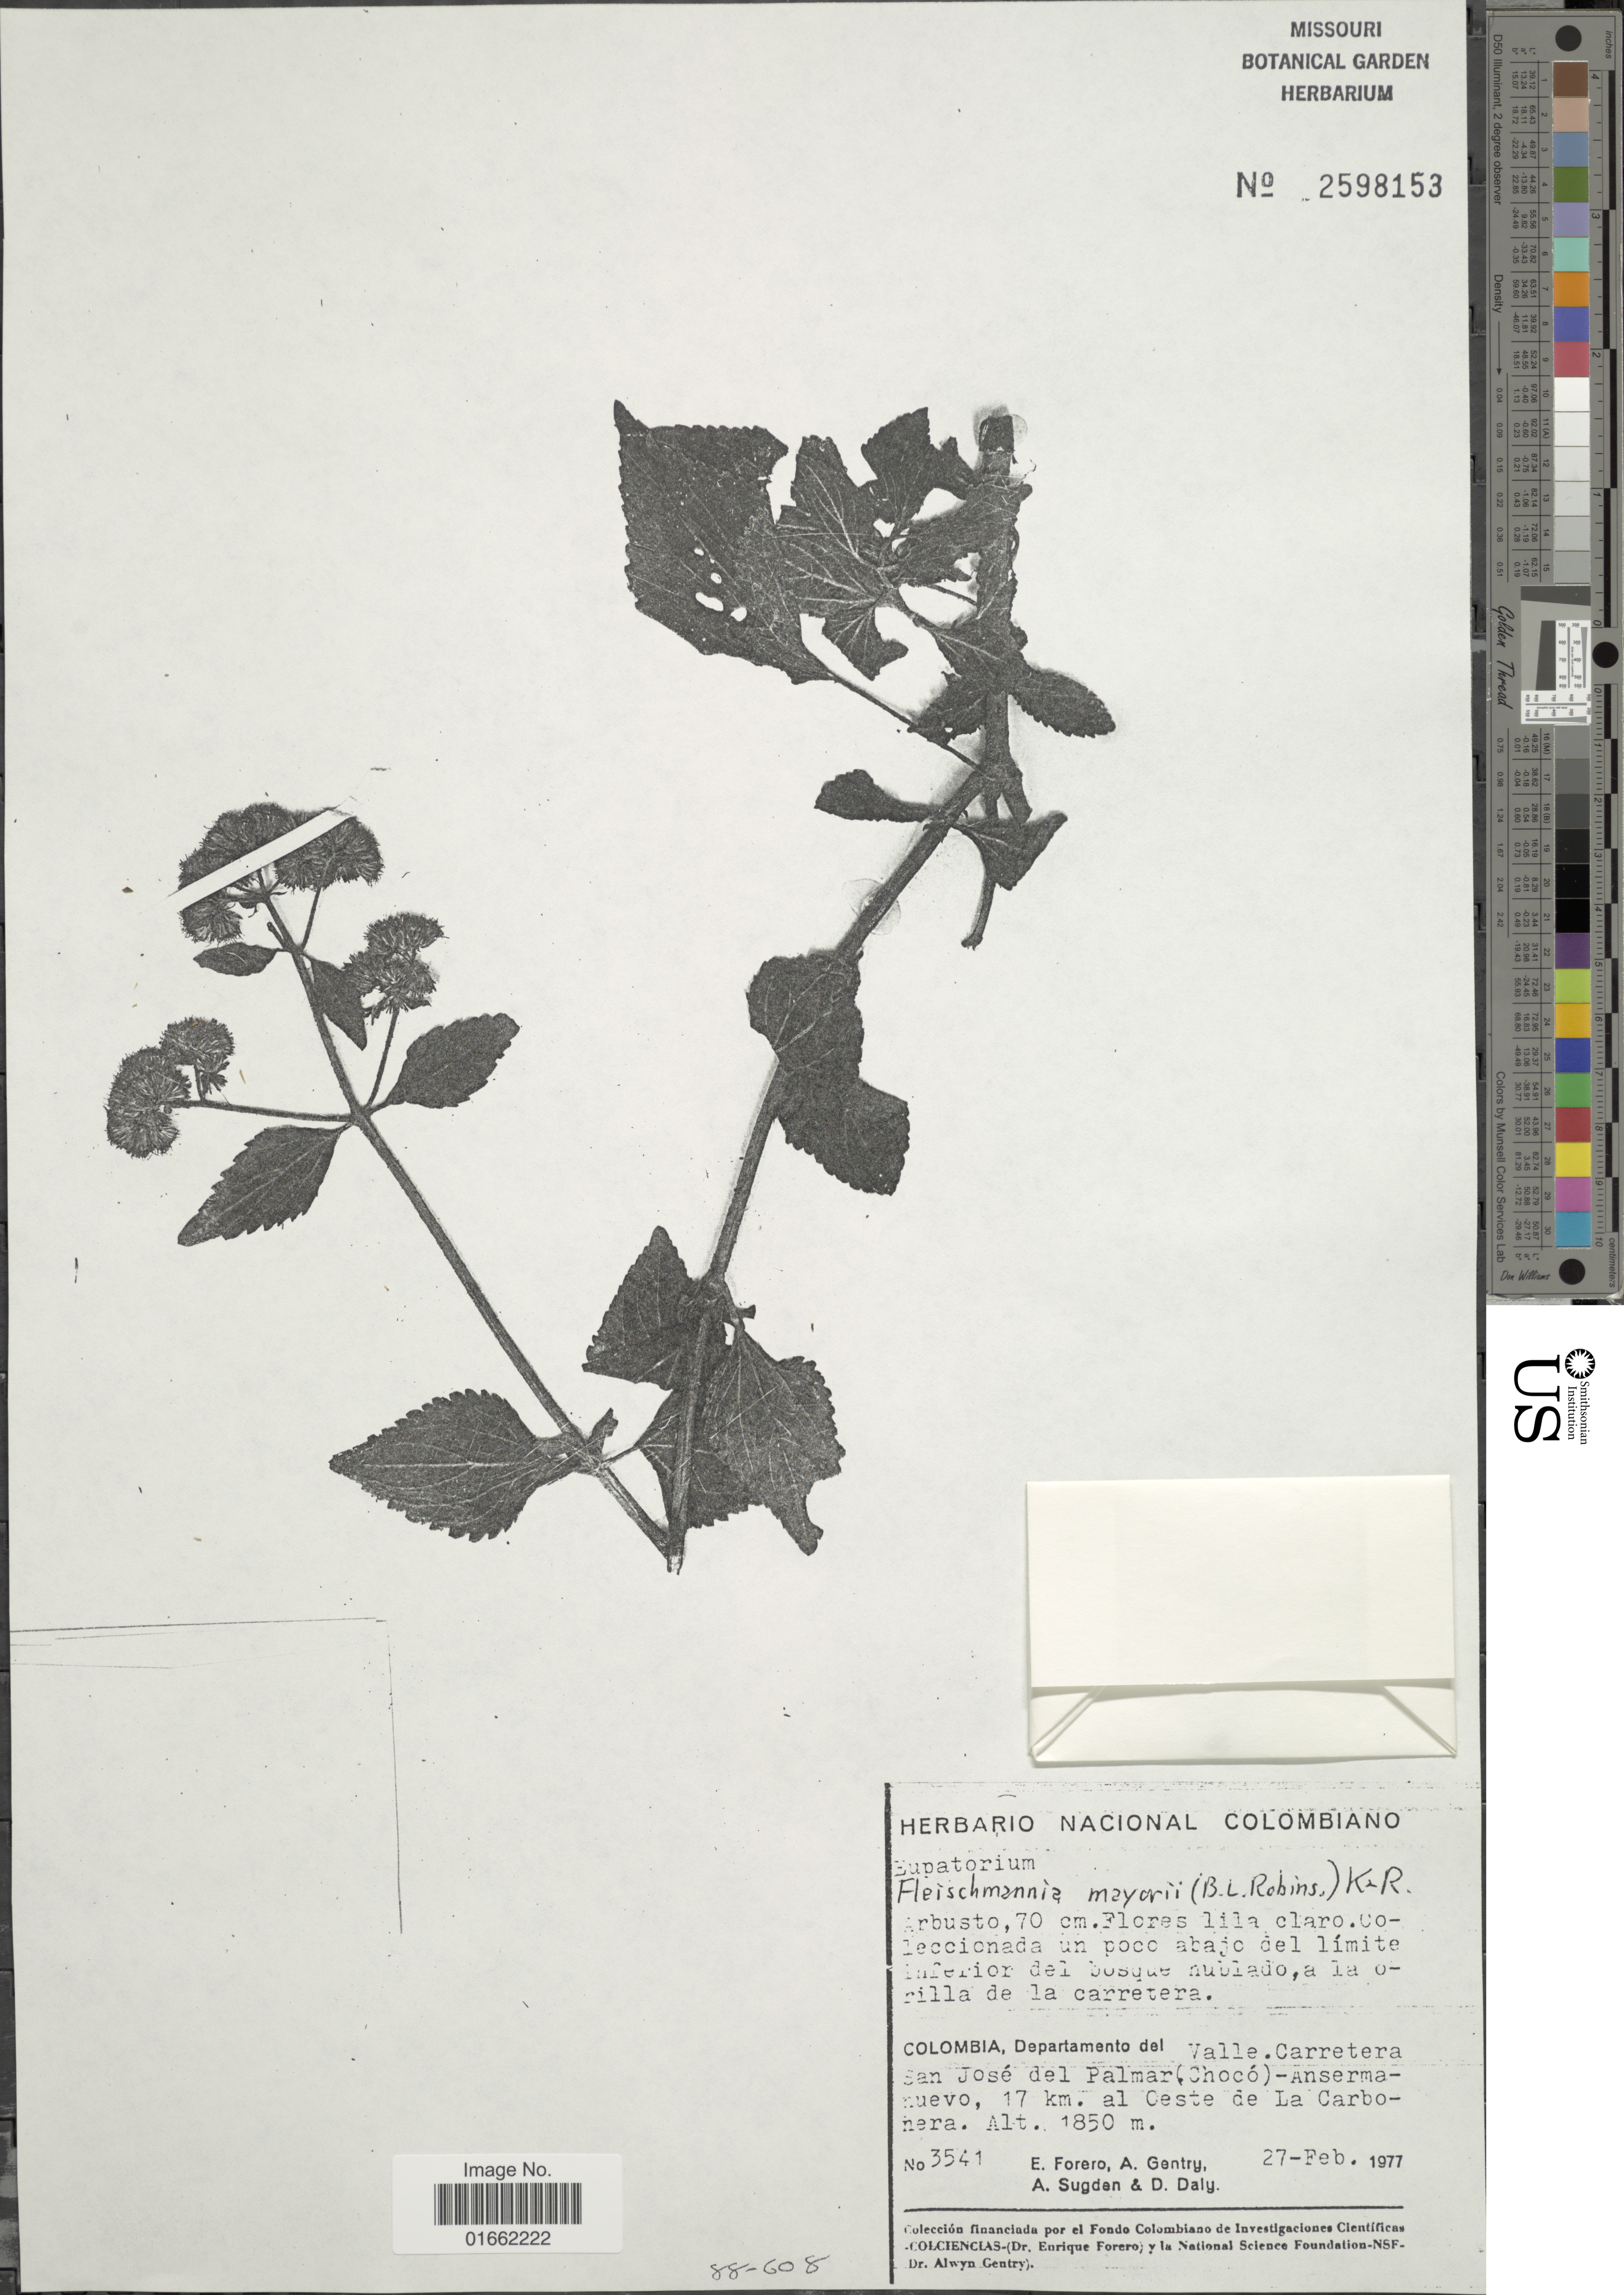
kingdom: Plantae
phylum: Tracheophyta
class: Magnoliopsida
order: Asterales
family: Asteraceae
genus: Fleischmannia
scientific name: Fleischmannia mayorii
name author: (B.L. Rob.) R.M. King & H. Rob.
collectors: E. Forero, A. H. Gentry, A. Sugden & D. C. Daly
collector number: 3541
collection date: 1977-02-27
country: Colombia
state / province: Valle del Cauca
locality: Colombia, Departamento del Valle. Carretera San José del Palmar (Chocó)- Ansermanuevo, 17 km. al Oeste de La Carbonera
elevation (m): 1850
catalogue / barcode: US 2598153